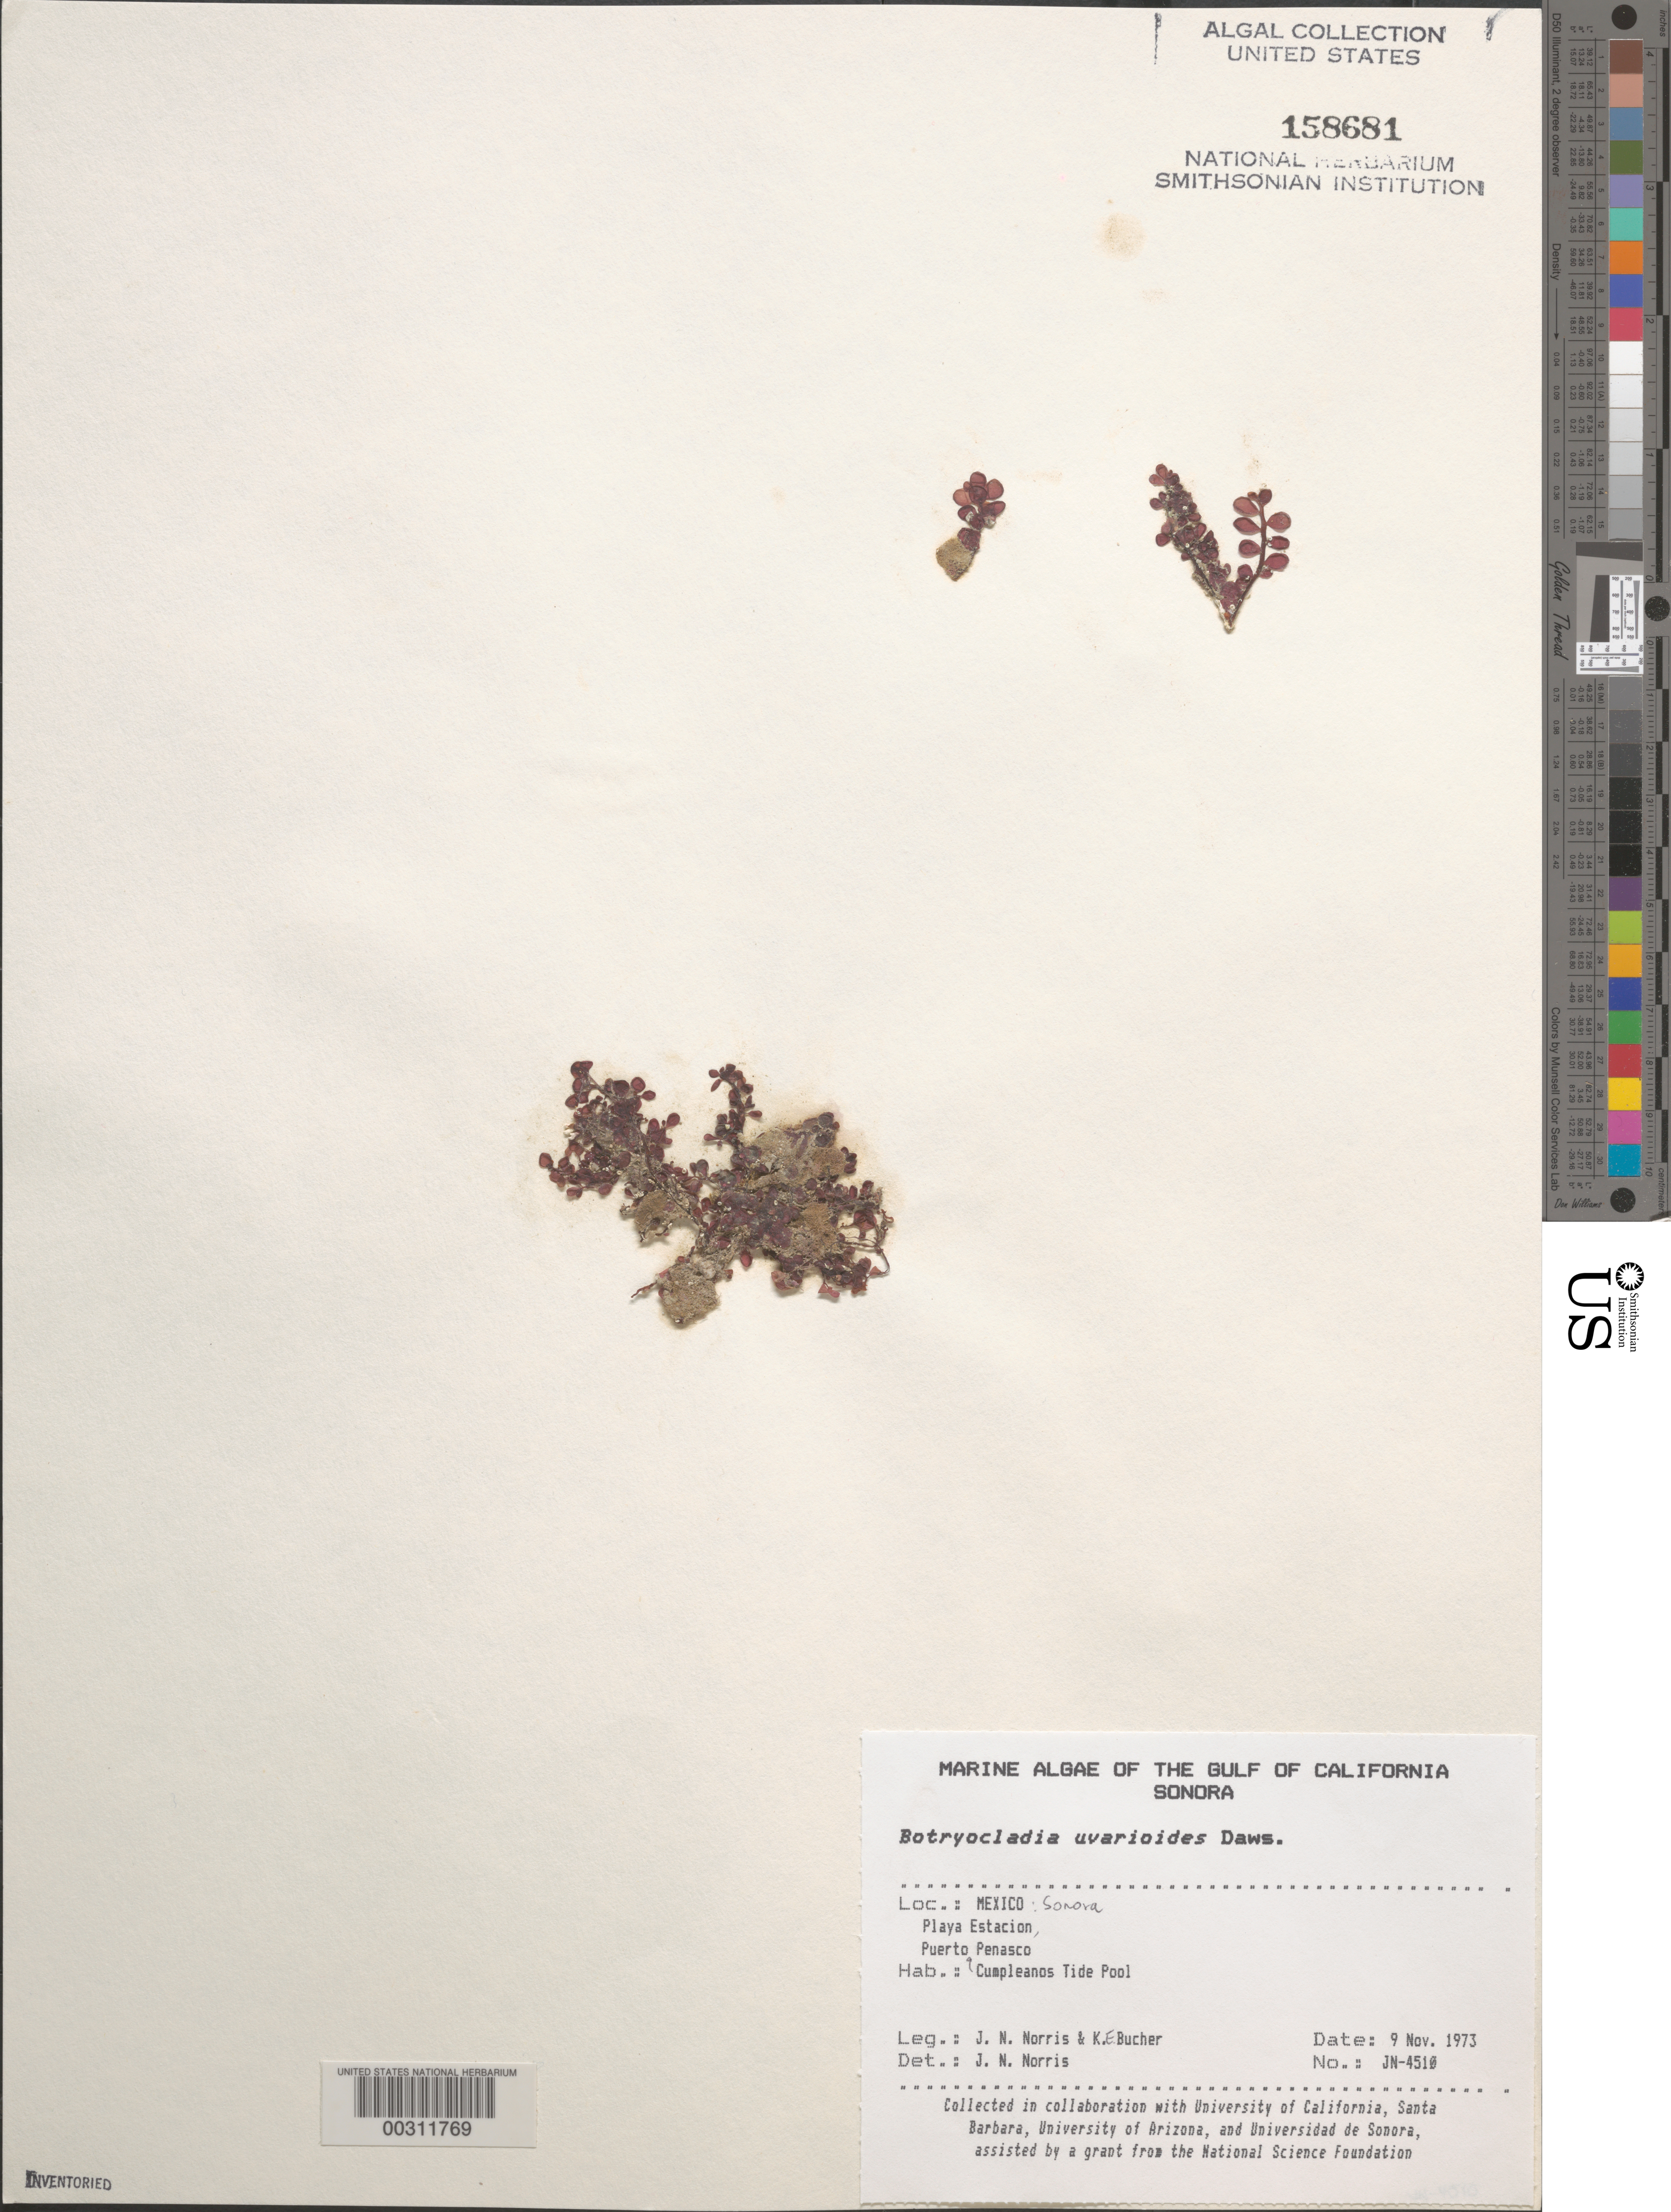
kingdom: Plantae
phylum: Rhodophyta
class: Florideophyceae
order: Rhodymeniales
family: Rhodymeniaceae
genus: Botryocladia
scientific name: Botryocladia uvarioides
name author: E.Y. Dawson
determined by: Norris, James N.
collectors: J. N. Norris & K. E. Bucher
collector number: JN-4510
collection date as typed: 09 Nov 1973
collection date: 1973-11-09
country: Mexico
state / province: Sonora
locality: Playa Estacion, Puerto Penasco, Cumpleanos Tide Pool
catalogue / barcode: US 158681